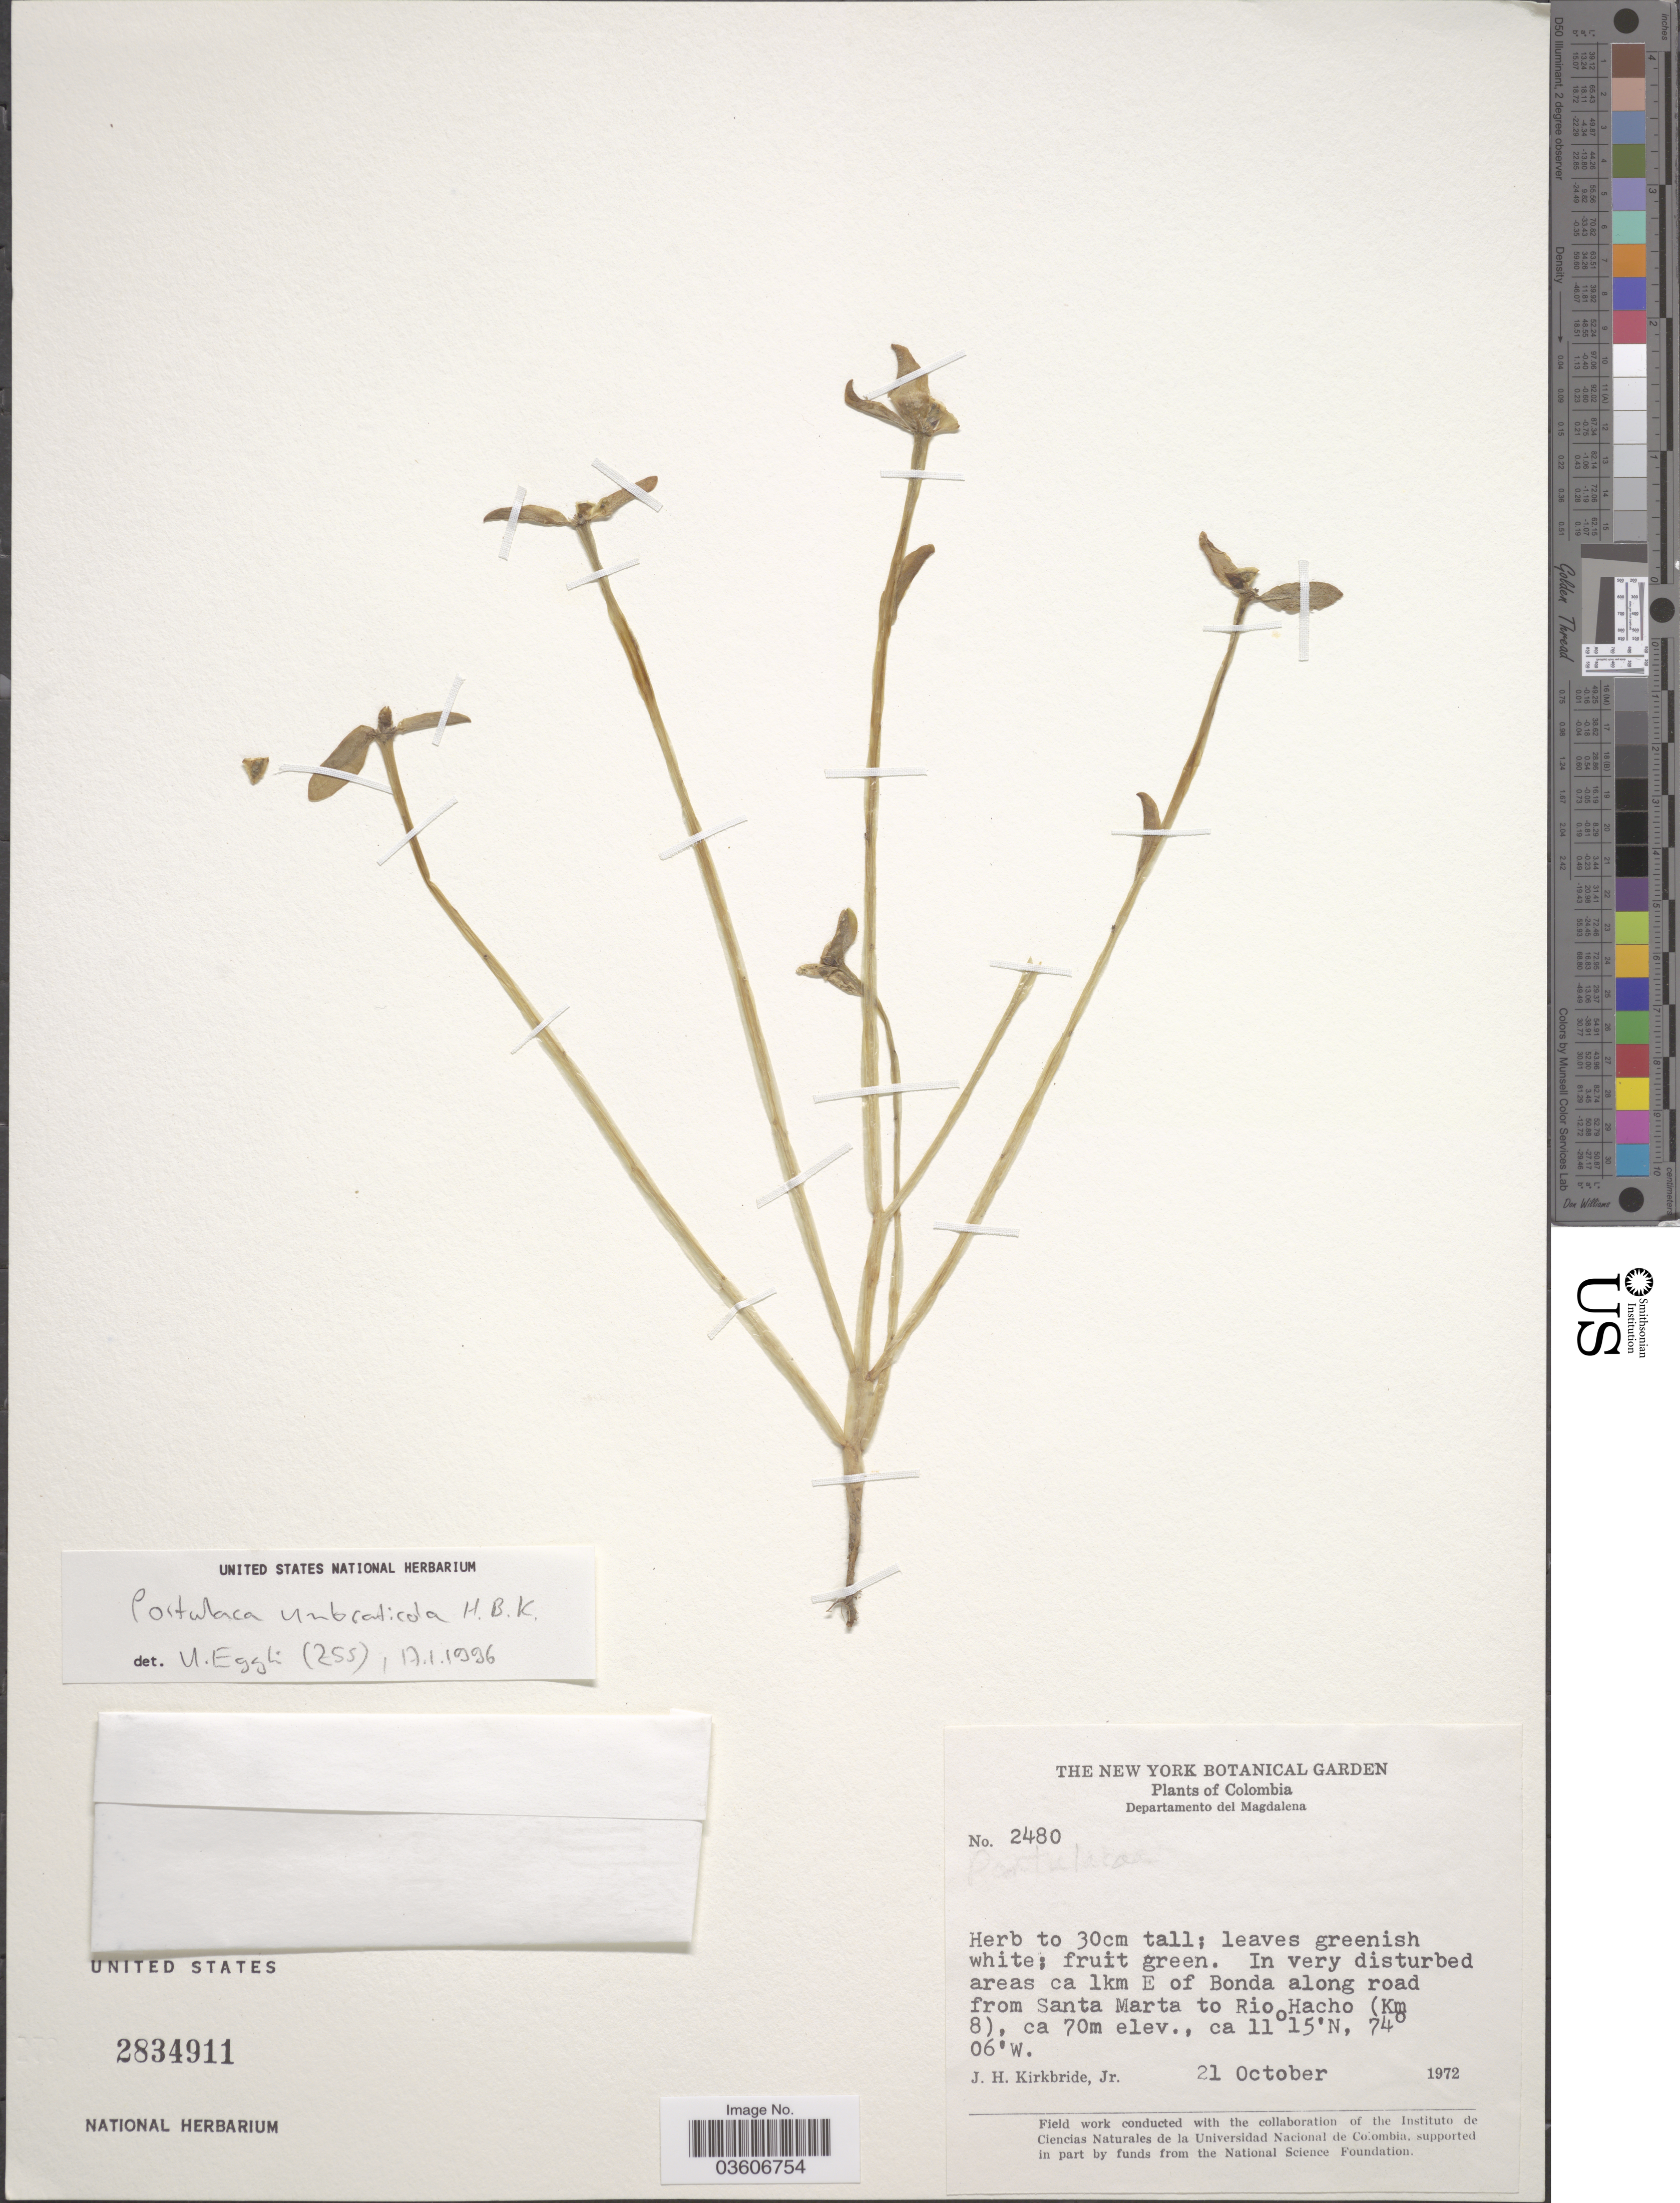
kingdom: Plantae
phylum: Tracheophyta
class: Magnoliopsida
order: Caryophyllales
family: Portulacaceae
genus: Portulaca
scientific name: Portulaca umbraticola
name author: Kunth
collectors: J. H. Kirkbride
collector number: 2480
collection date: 1972-10-21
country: Colombia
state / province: Magdalena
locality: Departamento del Magdalena. In very disturbed areas ca 1km E of Bonda along road from Santa Marta to Rio Hacho (Km 8).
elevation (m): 70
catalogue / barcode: US 2834911